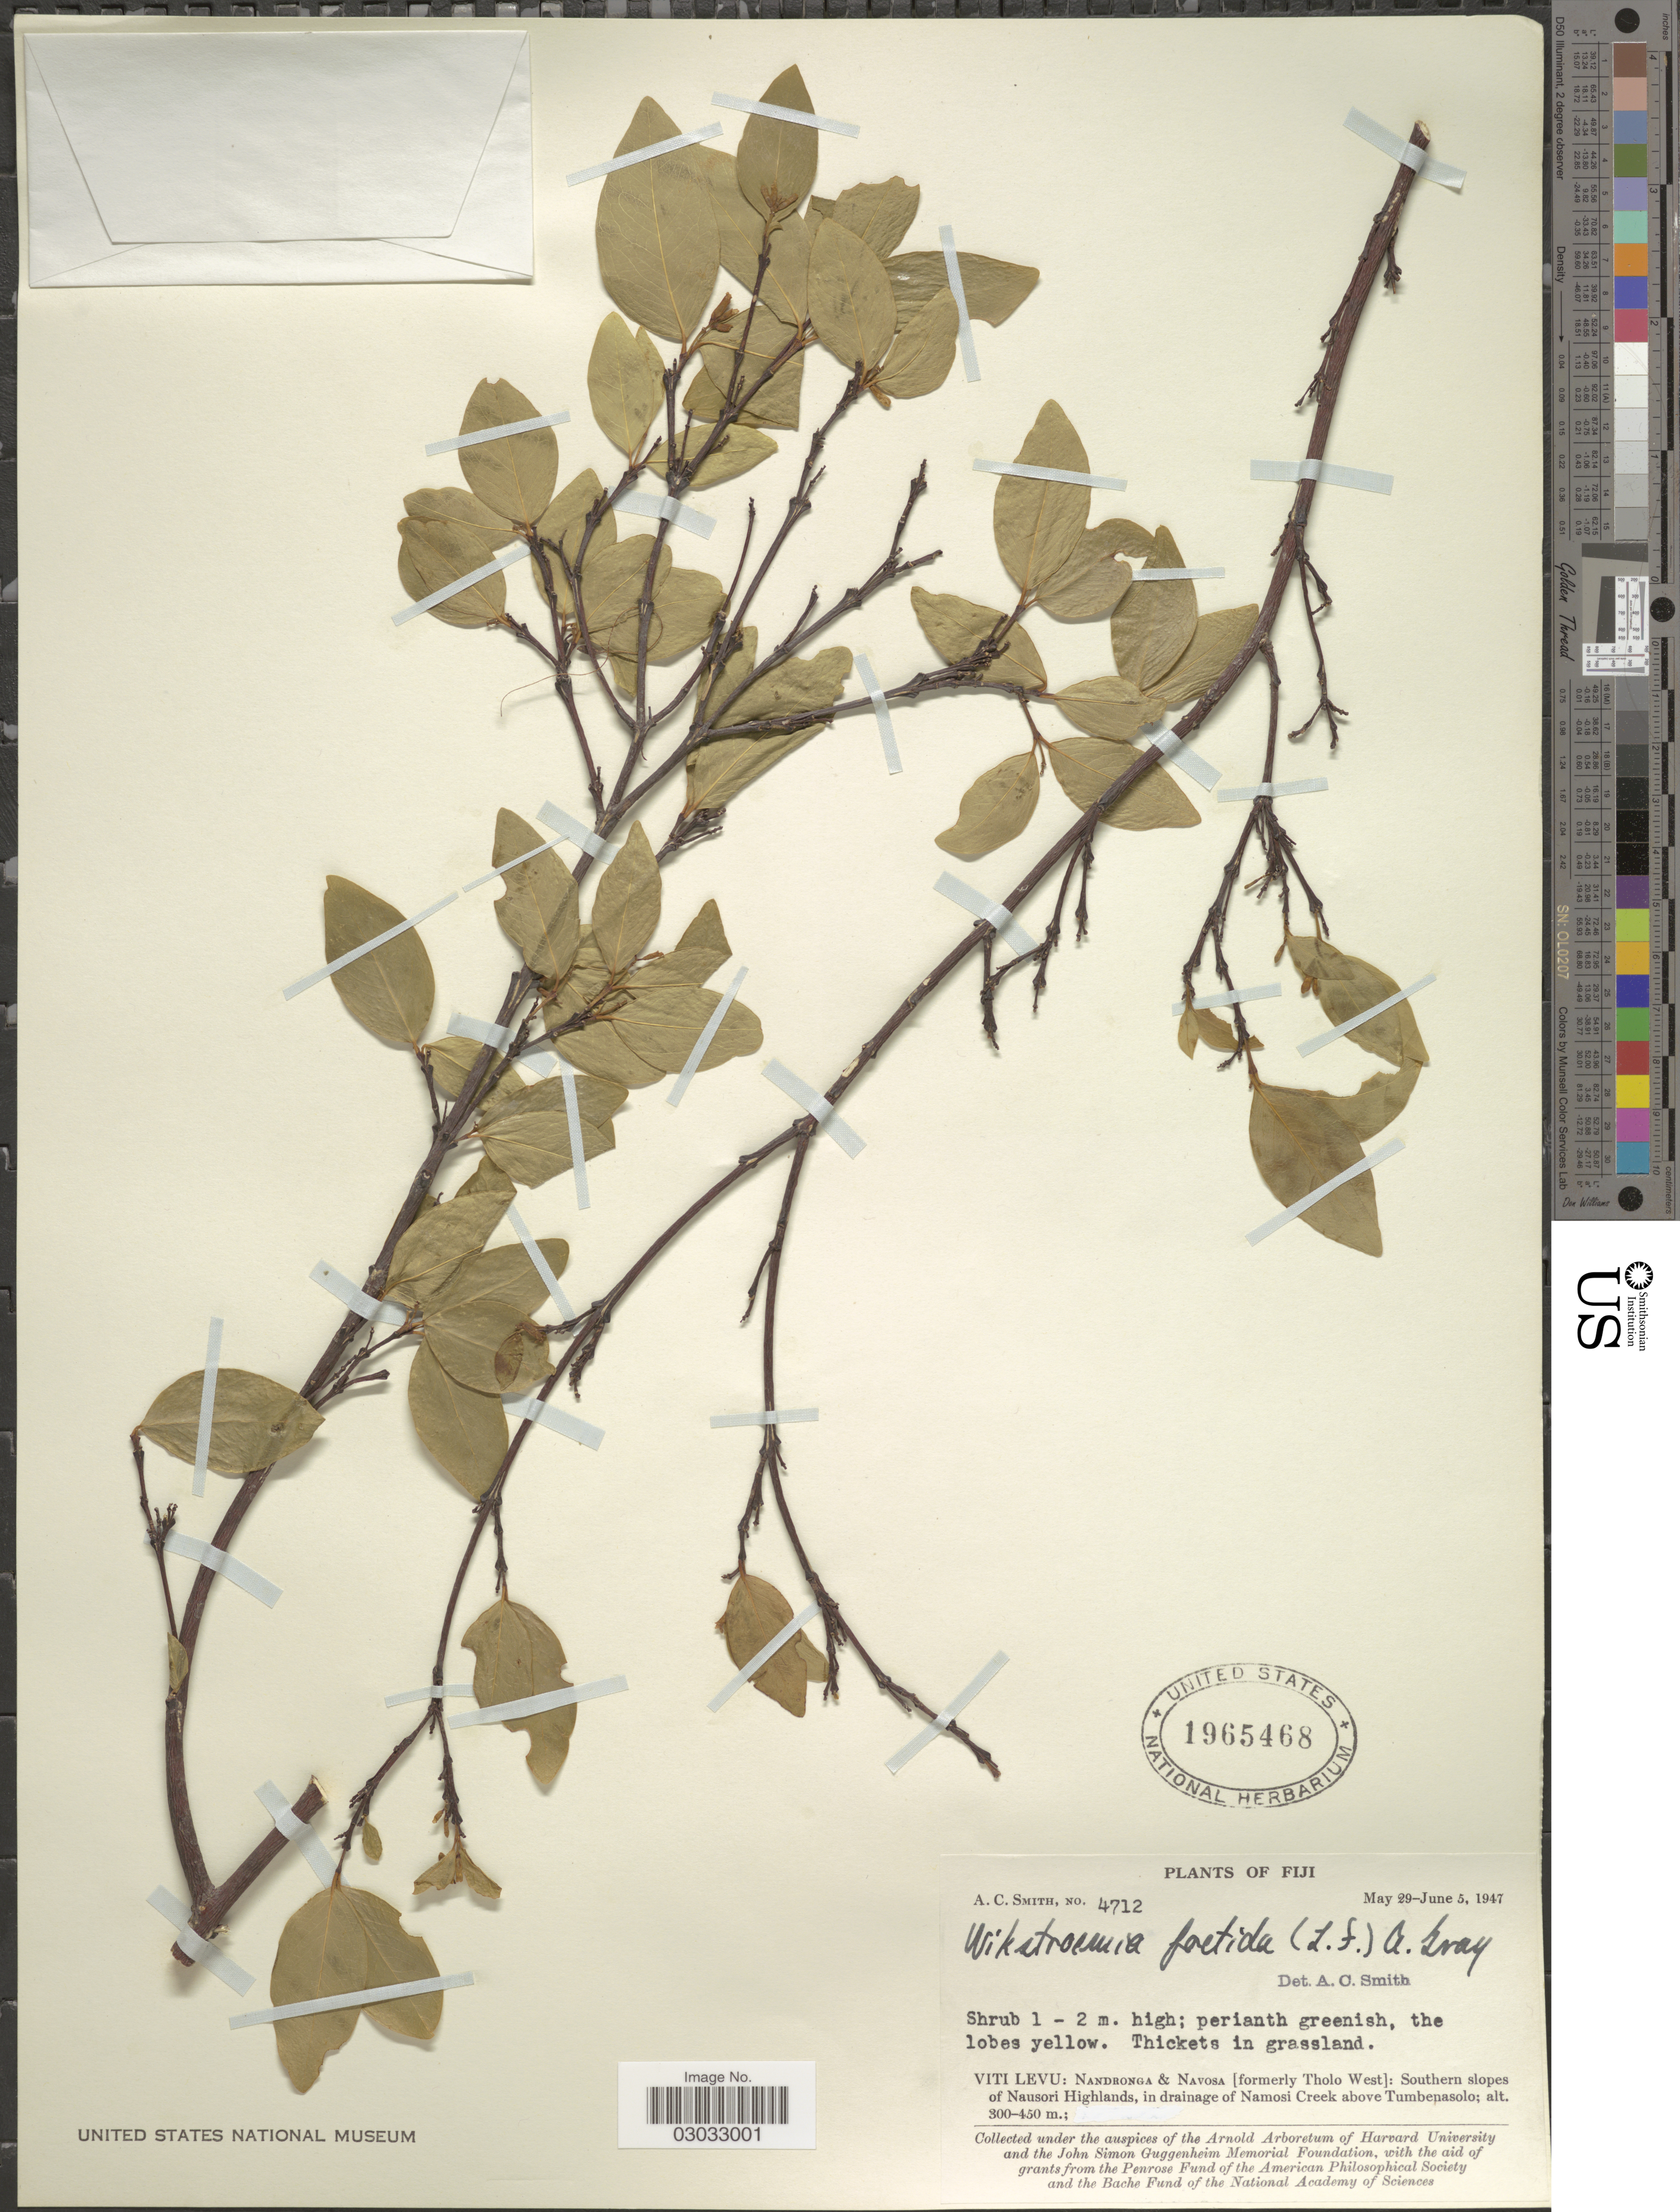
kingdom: Plantae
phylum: Tracheophyta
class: Magnoliopsida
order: Malvales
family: Thymelaeaceae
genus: Wikstroemia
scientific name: Wikstroemia coriacea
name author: Seem.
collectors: A. C. Smith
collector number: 4712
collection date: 1947-05-29/1947-06-05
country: Fiji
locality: Viti Levu: Nandronga & Navosa [formerly Tholo West]: Southern slopes of Nausori Highlands, in drainage of Namosi Creek above Tumbenasolo.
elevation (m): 300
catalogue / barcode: US 1965468